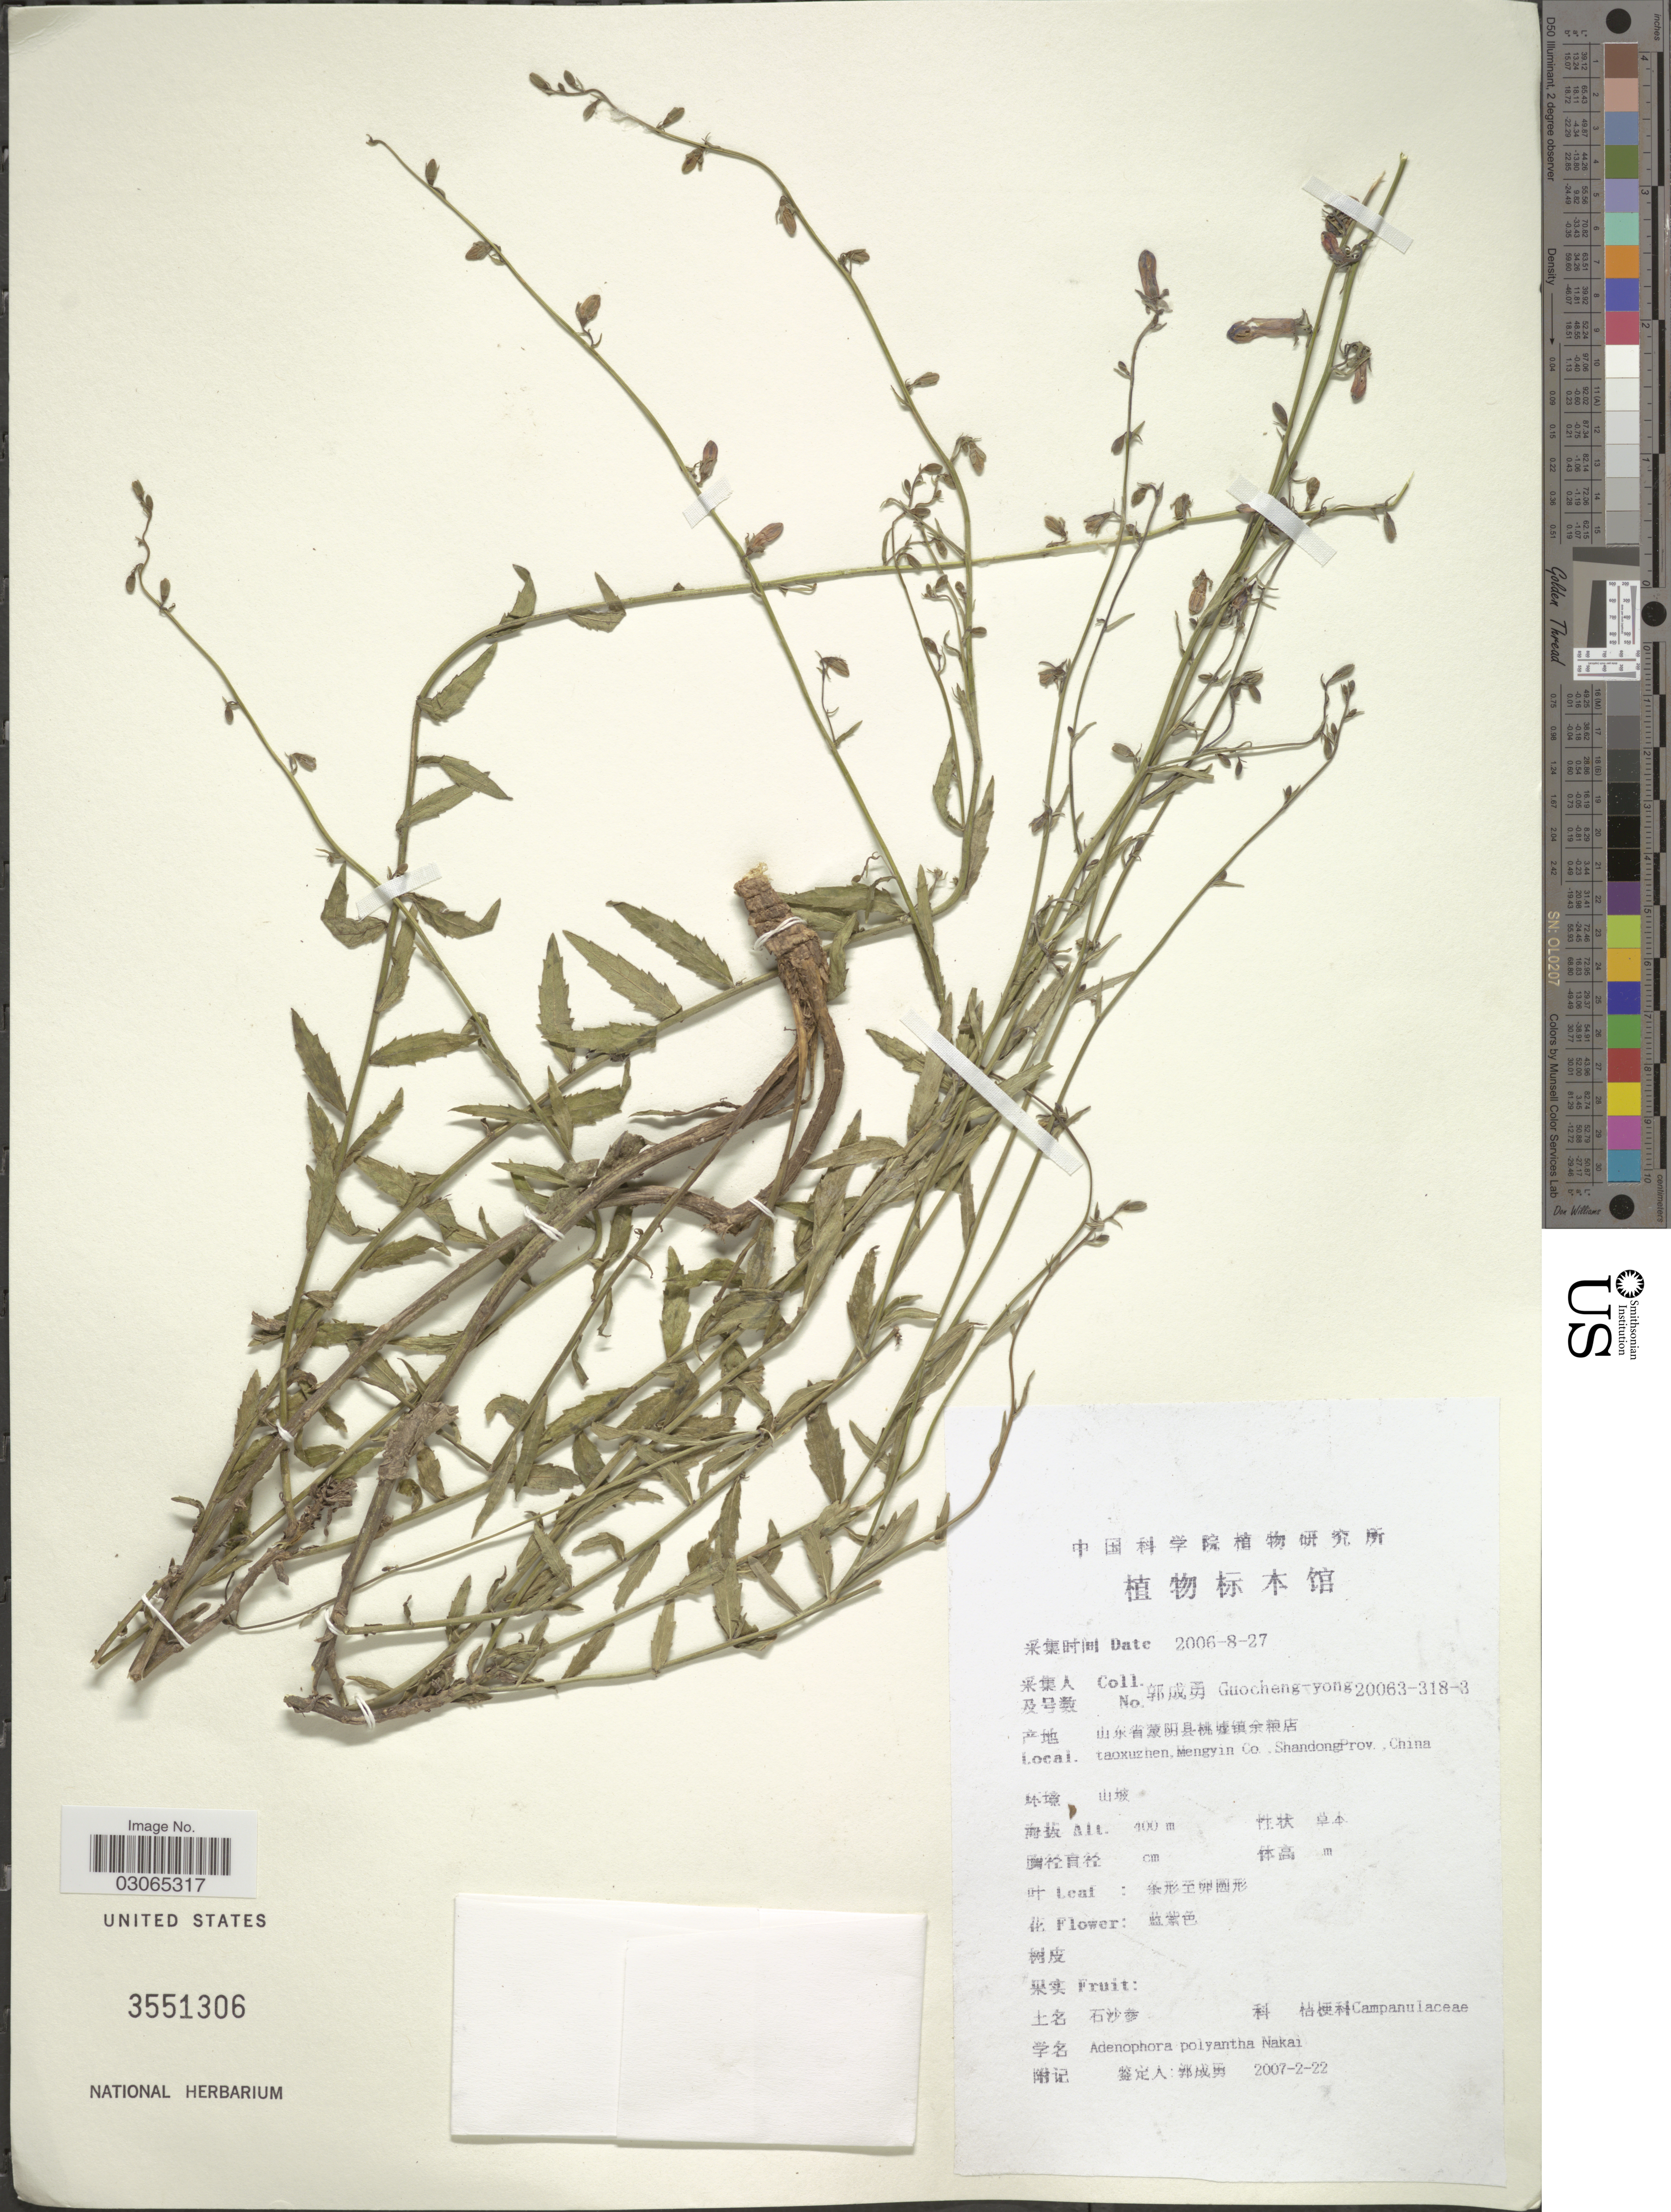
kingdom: Plantae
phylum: Tracheophyta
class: Magnoliopsida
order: Asterales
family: Campanulaceae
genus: Adenophora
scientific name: Adenophora polyantha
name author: Nakai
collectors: Guo cheng-yong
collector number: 20063-318-3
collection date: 2006-08-27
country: China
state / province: Shandong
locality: Taoxuzhen, Mengyin Co.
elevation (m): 400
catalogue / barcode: US 3551306